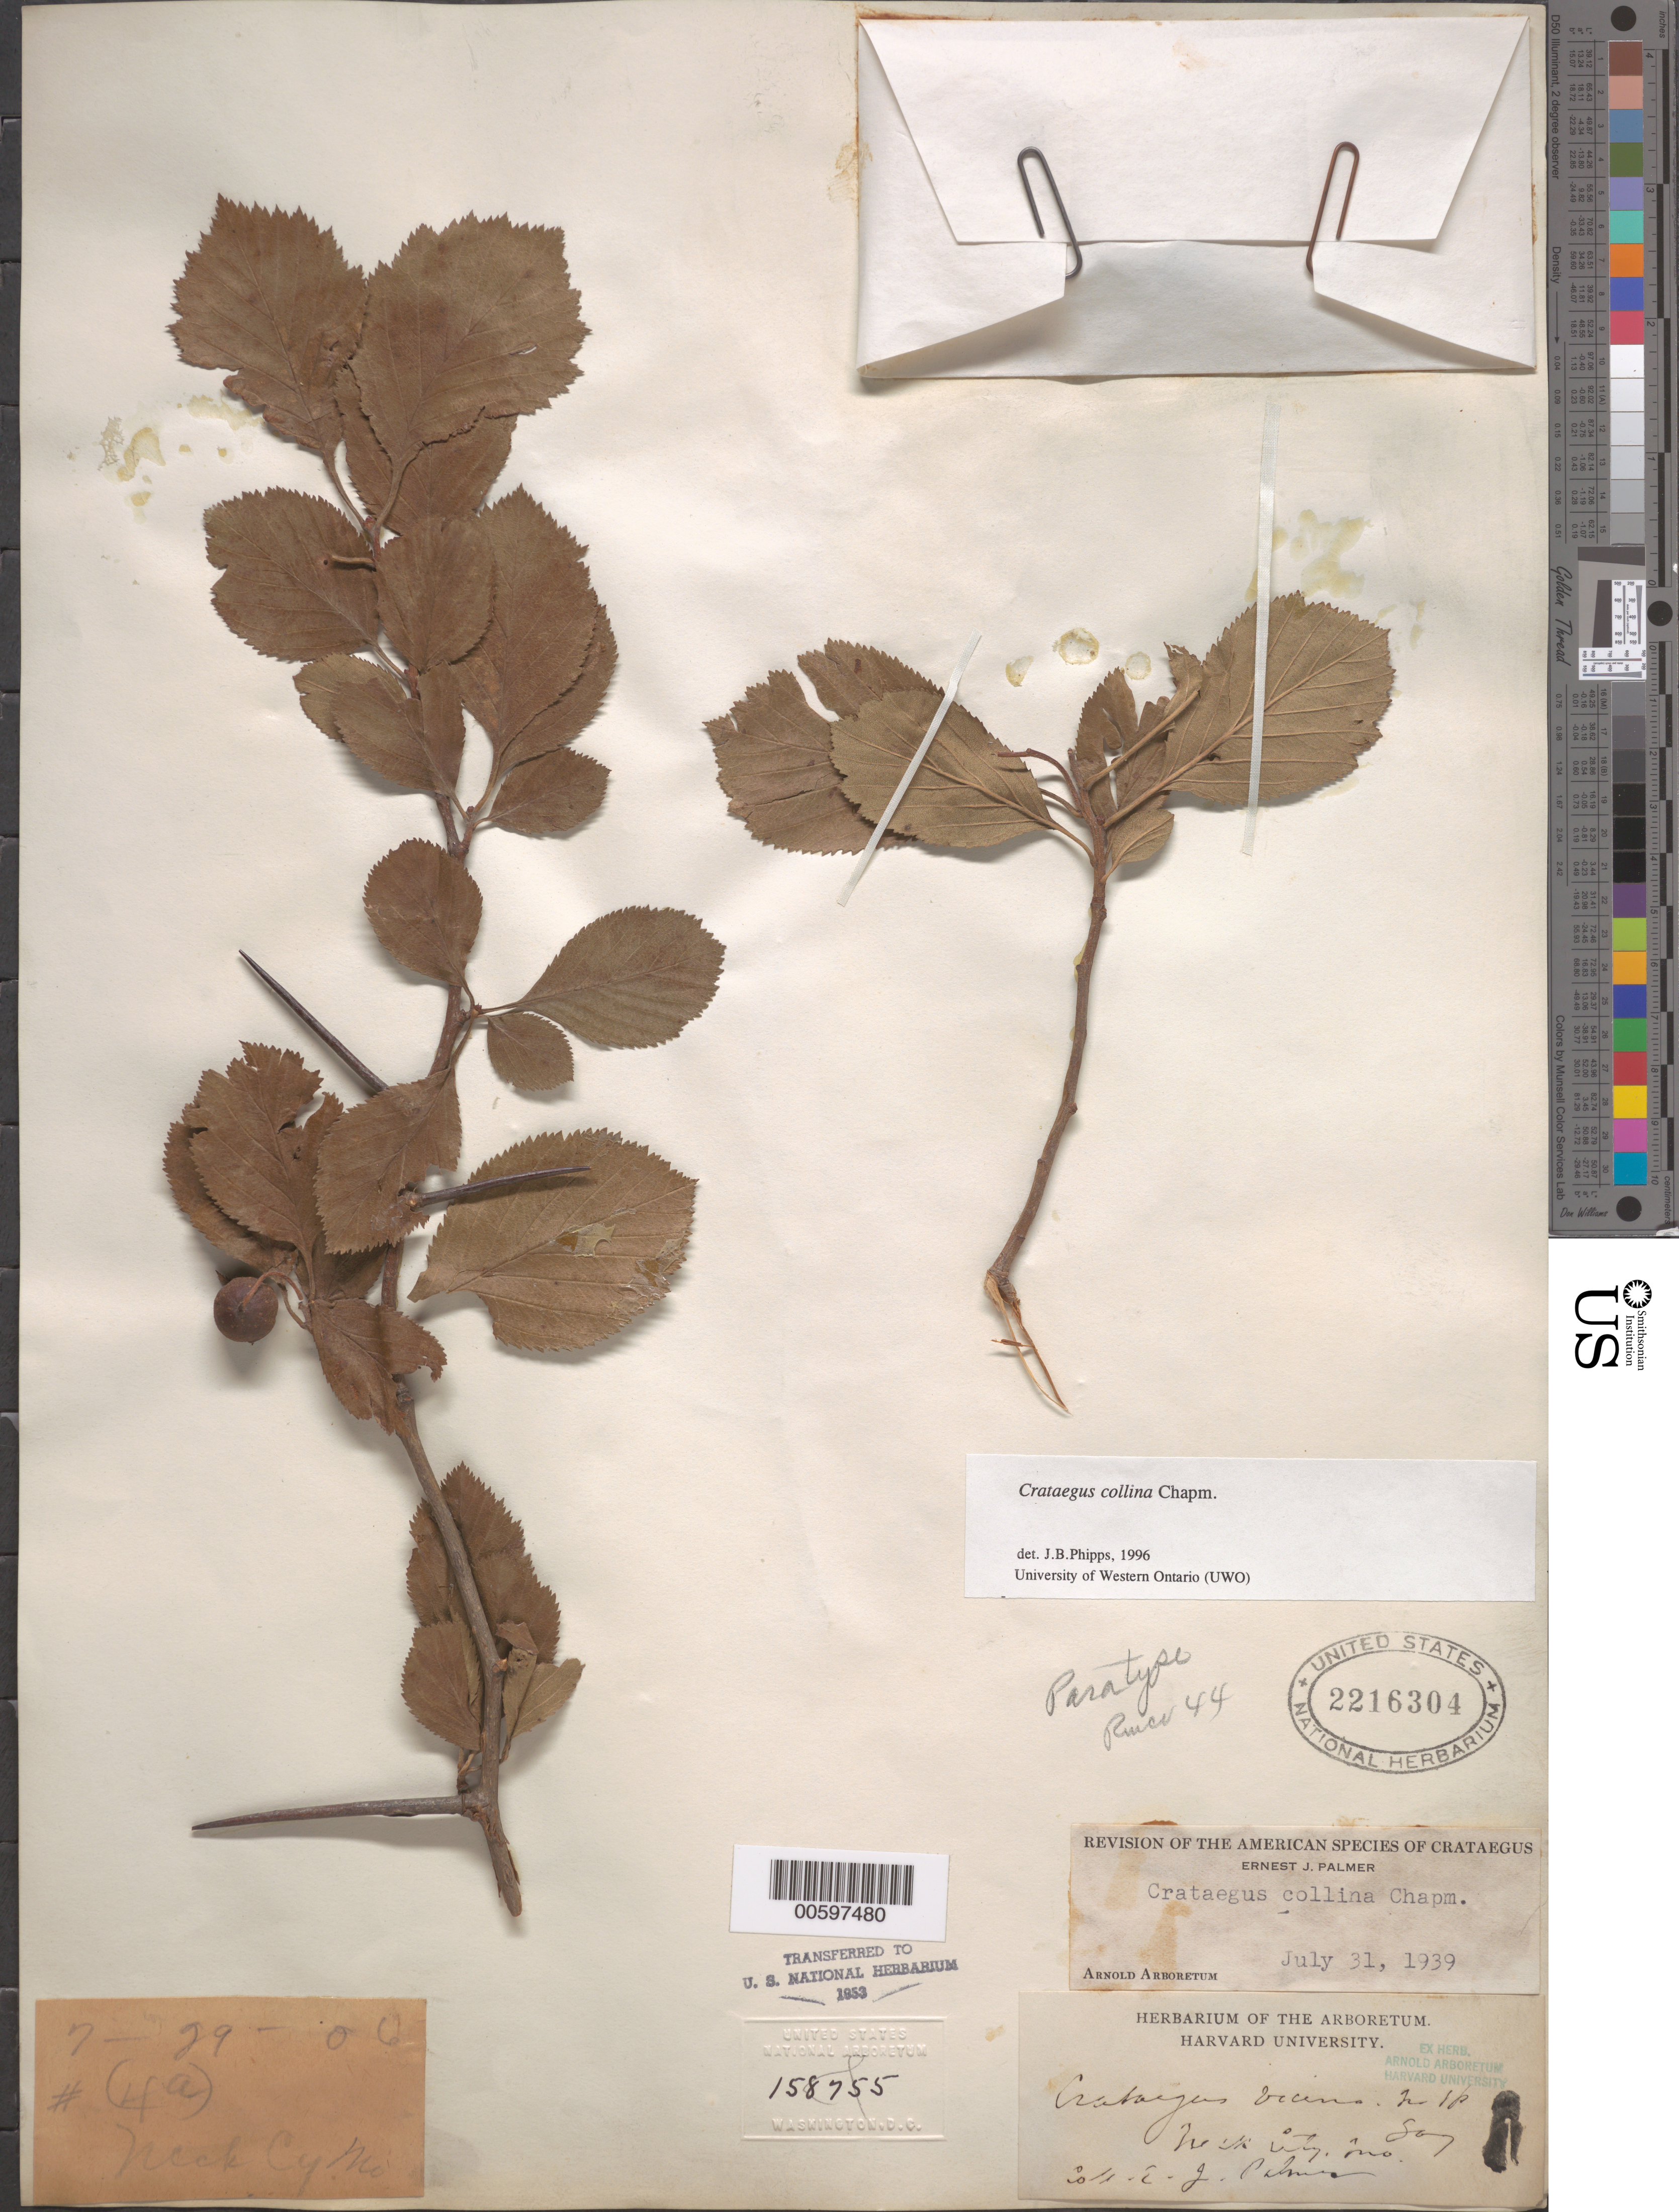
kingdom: Plantae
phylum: Tracheophyta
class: Magnoliopsida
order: Rosales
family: Rosaceae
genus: Crataegus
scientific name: Crataegus collina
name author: Chapm.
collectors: E. J. Palmer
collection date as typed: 29 Jul 1906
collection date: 1906-07-29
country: United States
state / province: Missouri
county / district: Jasper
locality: Neck City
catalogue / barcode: US 2216304